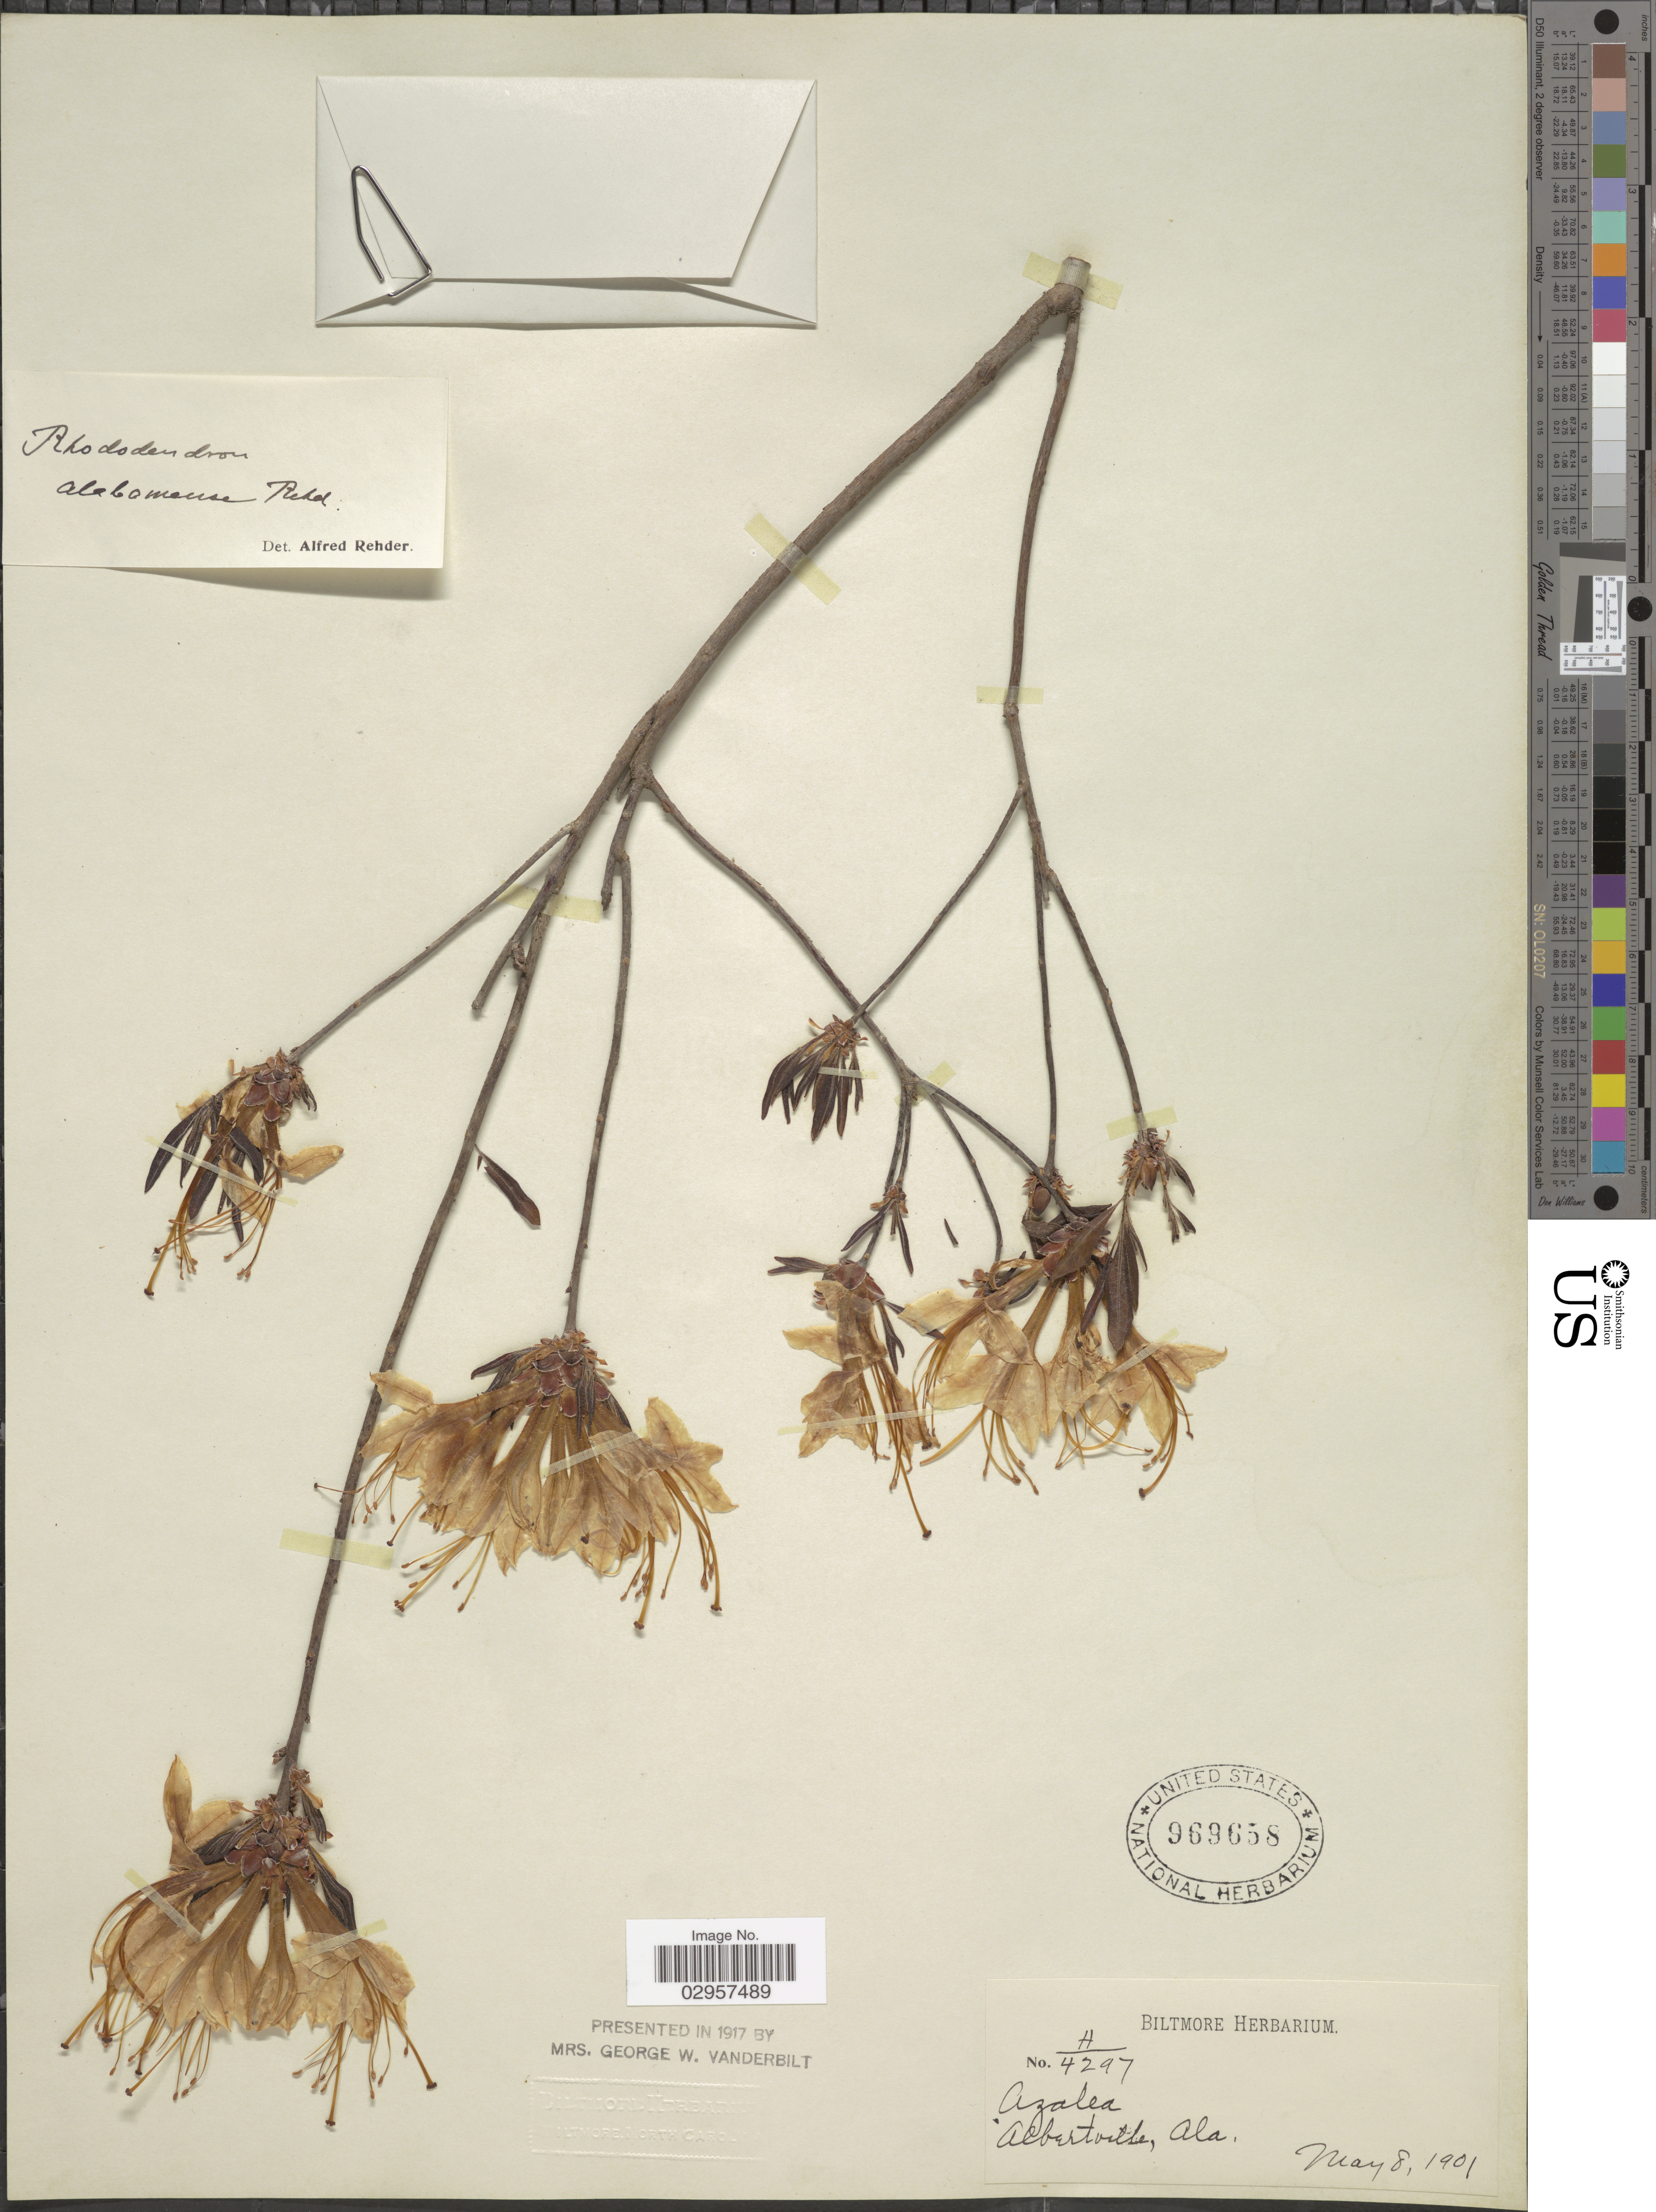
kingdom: Plantae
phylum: Tracheophyta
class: Magnoliopsida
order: Ericales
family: Ericaceae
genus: Rhododendron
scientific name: Rhododendron alabamense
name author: Rehder in E.H. Wilson & Rehder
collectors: ex herb. Biltmore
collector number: H/4297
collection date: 1901-05-08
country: United States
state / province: Alabama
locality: Albertville.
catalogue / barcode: US 969658